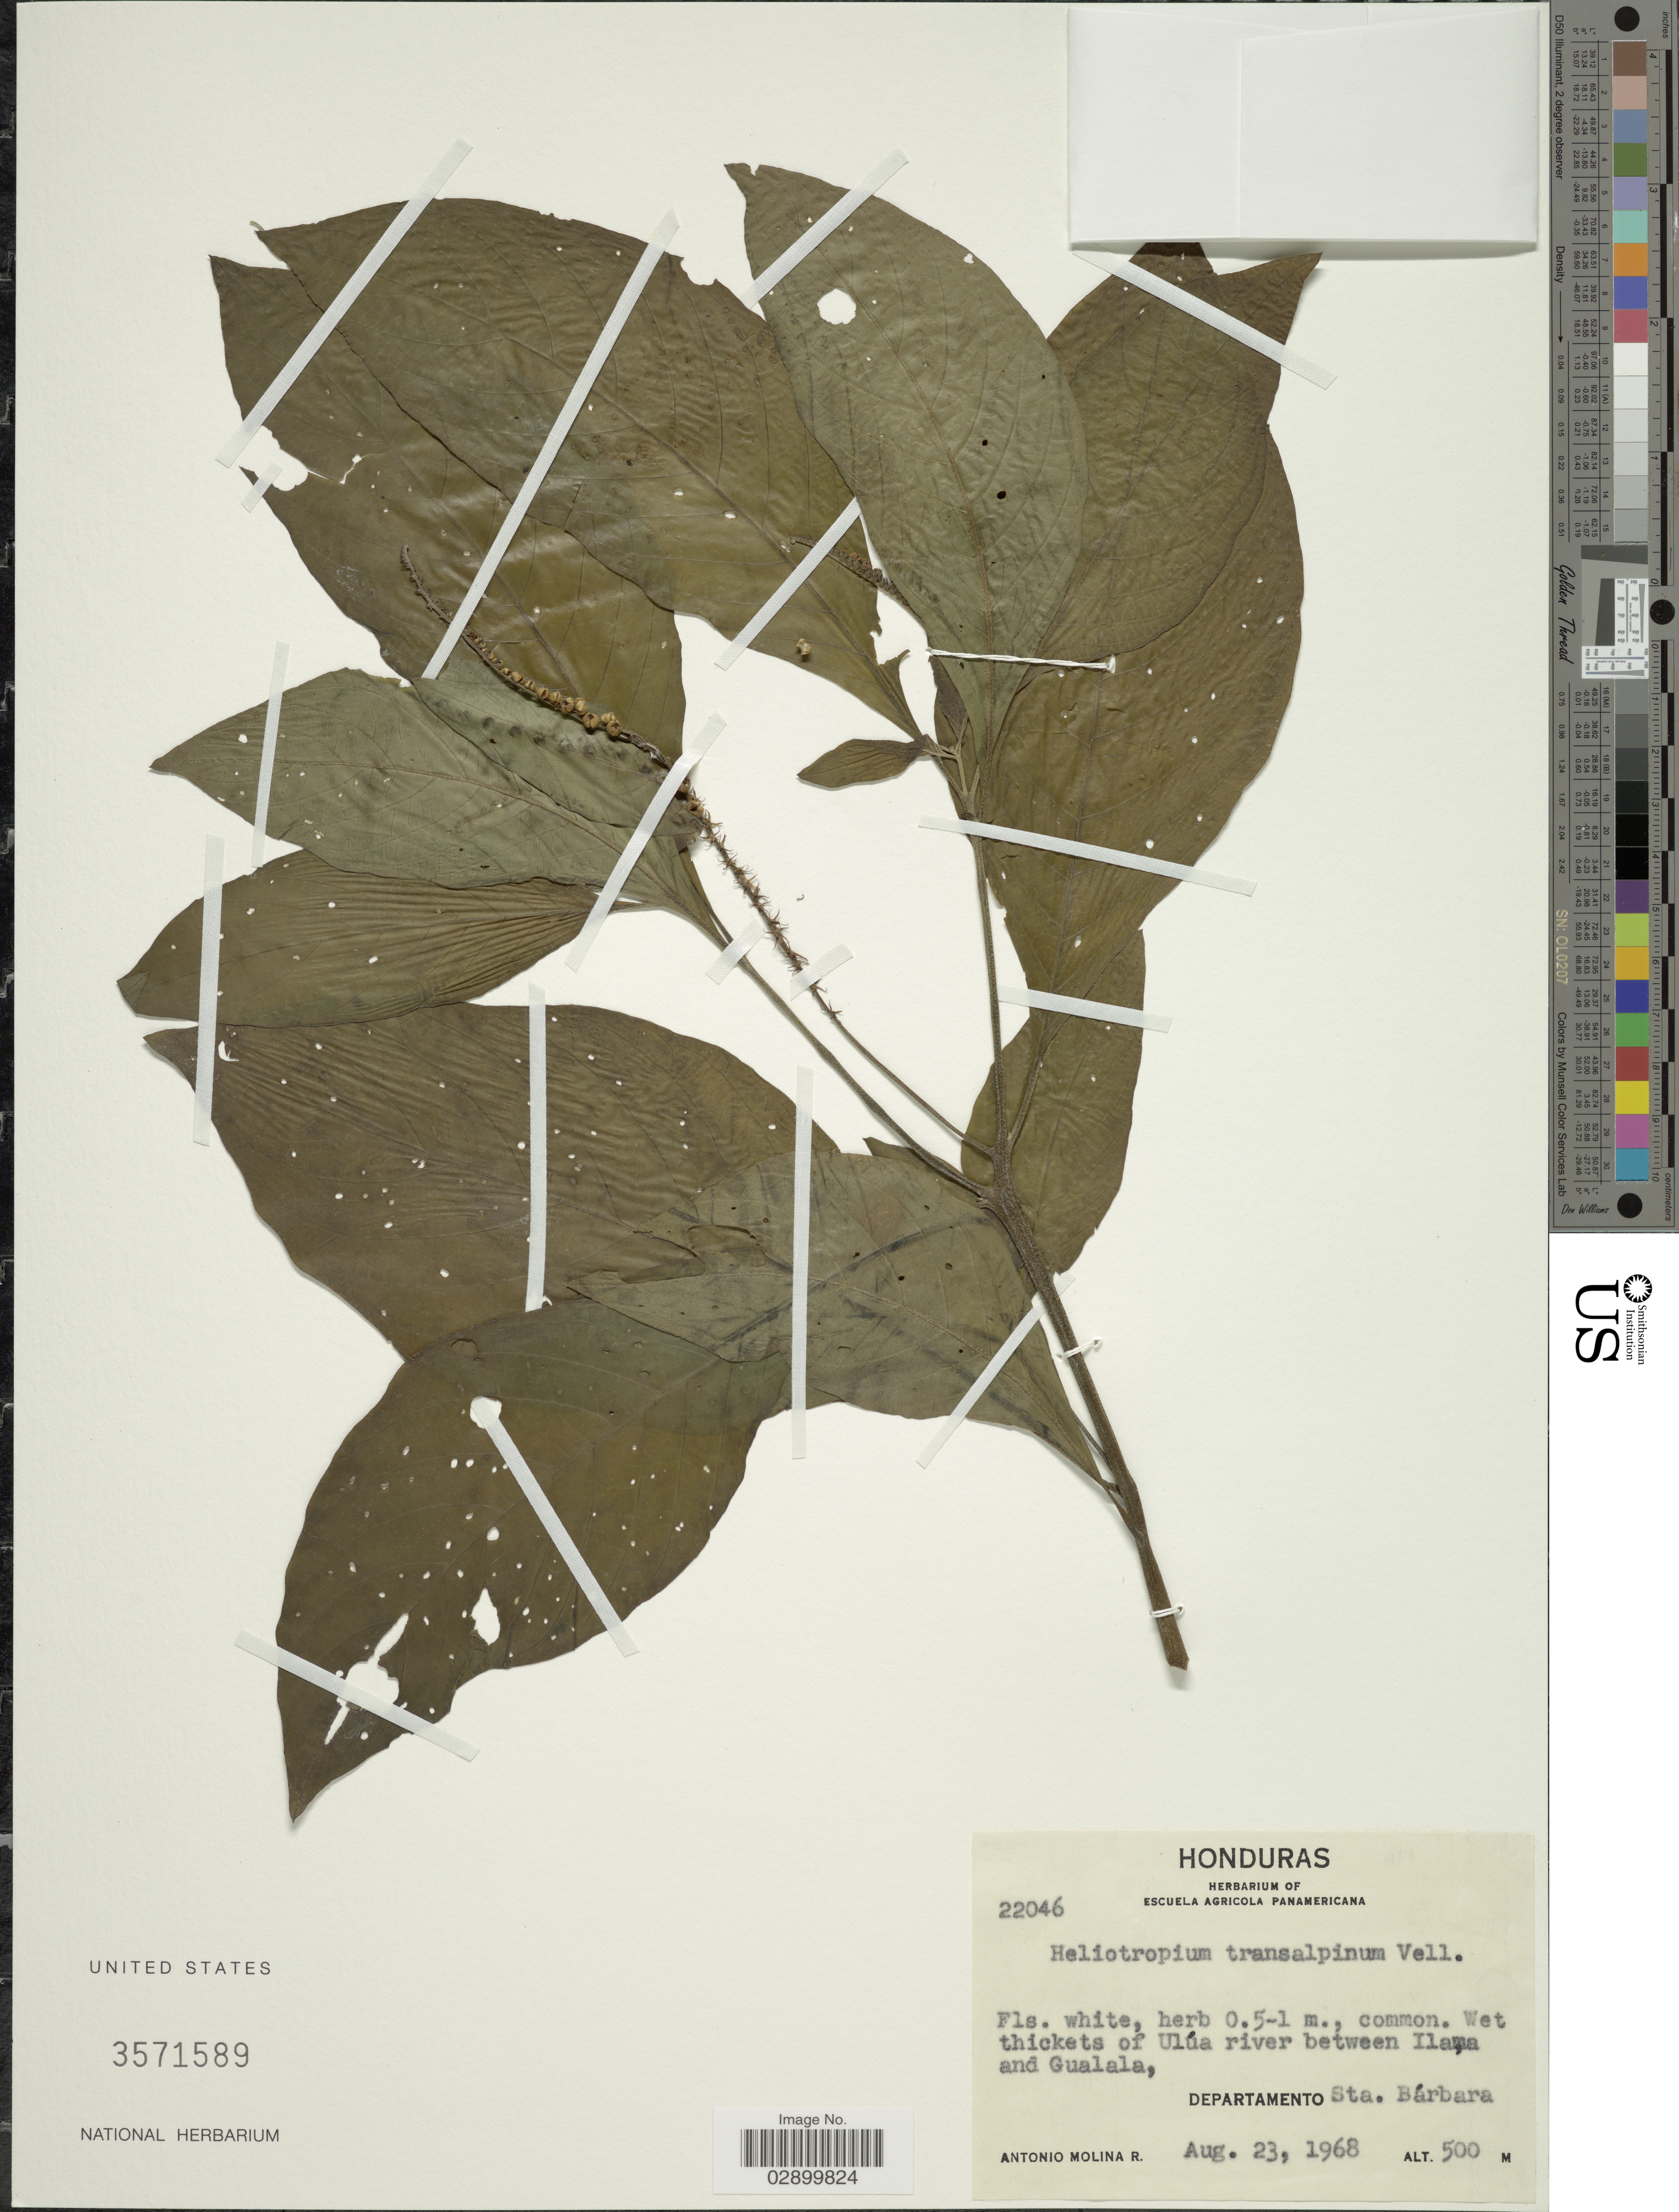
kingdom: Plantae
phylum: Tracheophyta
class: Magnoliopsida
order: Boraginales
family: Heliotropiaceae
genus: Heliotropium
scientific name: Heliotropium transalpinum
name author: Vell.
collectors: A. Molina R.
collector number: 22046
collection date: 1968-08-23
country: Honduras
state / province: Santa Bárbara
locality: Ulúa river between Ilama and Gualala, Departamento Sta. Bárbara.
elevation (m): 500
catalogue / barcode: US 3571589